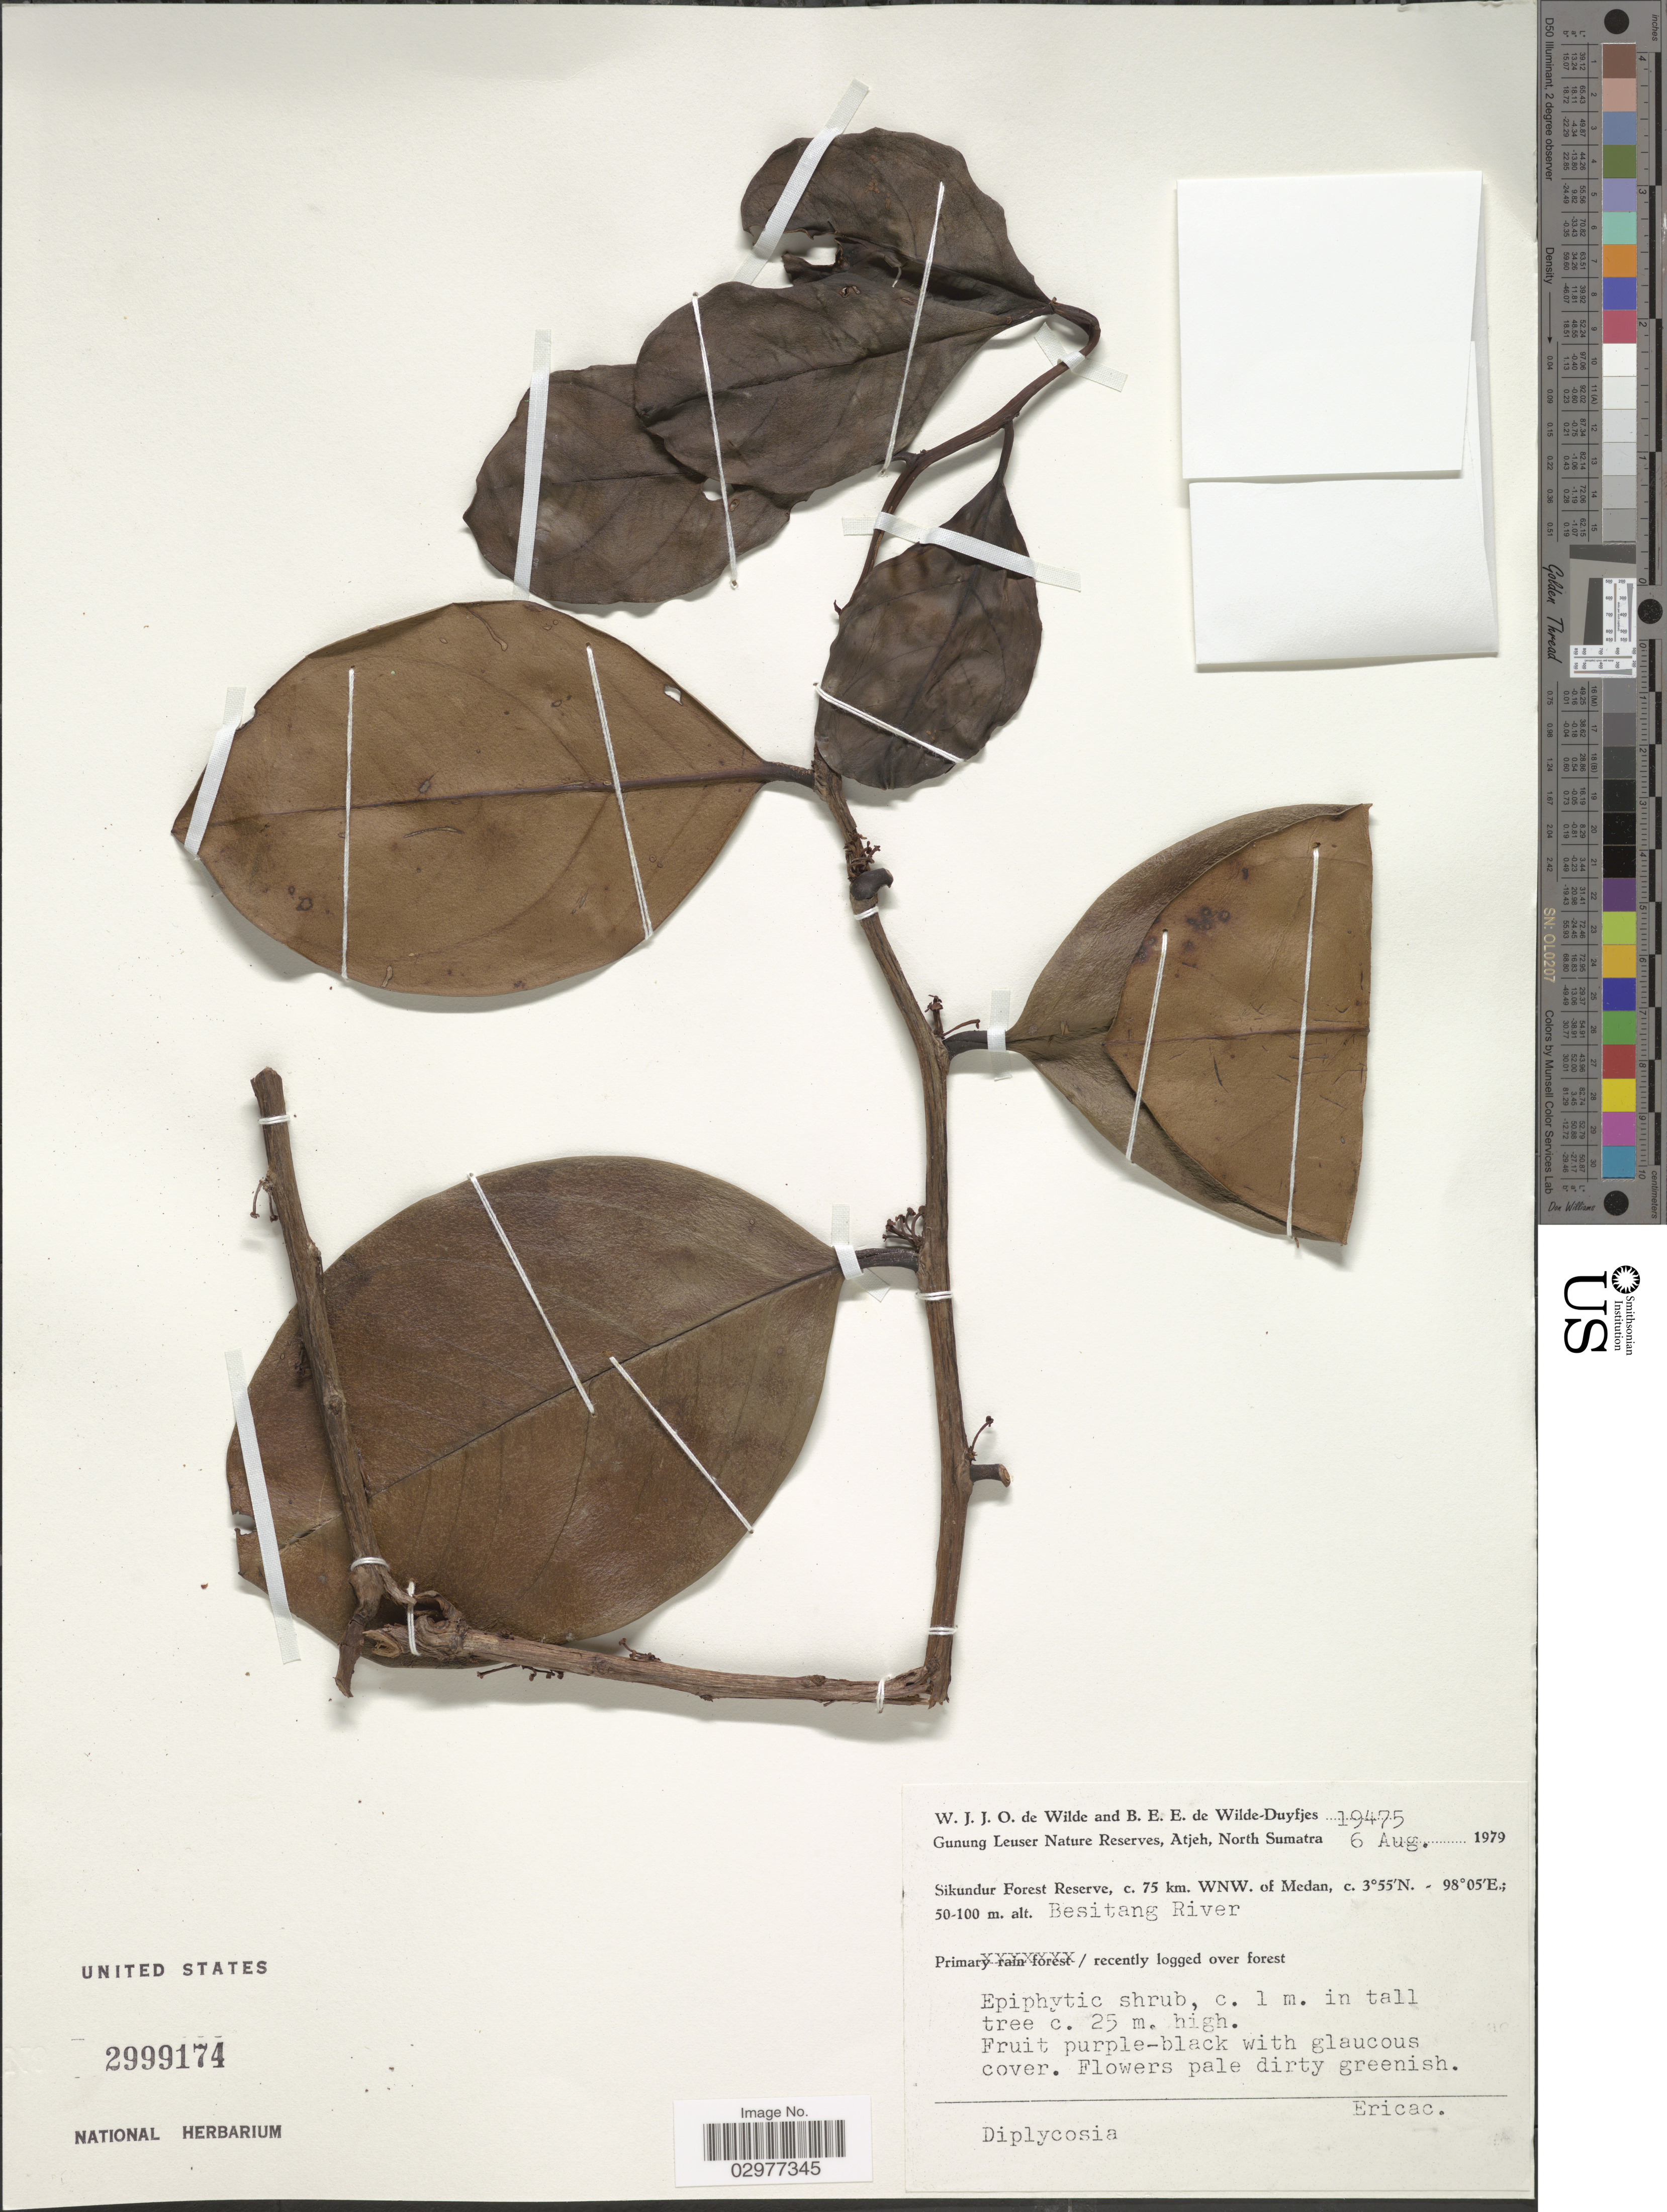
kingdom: Plantae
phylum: Tracheophyta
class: Magnoliopsida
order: Ericales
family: Ericaceae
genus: Diplycosia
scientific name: Diplycosia sp.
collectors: W. J. de Wilde & B. E. de Wilde-Duyfjes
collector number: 19475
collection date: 1979-08-06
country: Indonesia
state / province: Sumatra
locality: Gunung Leuser Nature Reserves, Atjeh, North Sumatra. Sikundur Forest Reserve, c. 75 km. WNW. of Medan. Besitang River.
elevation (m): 50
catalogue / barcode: US 2999174